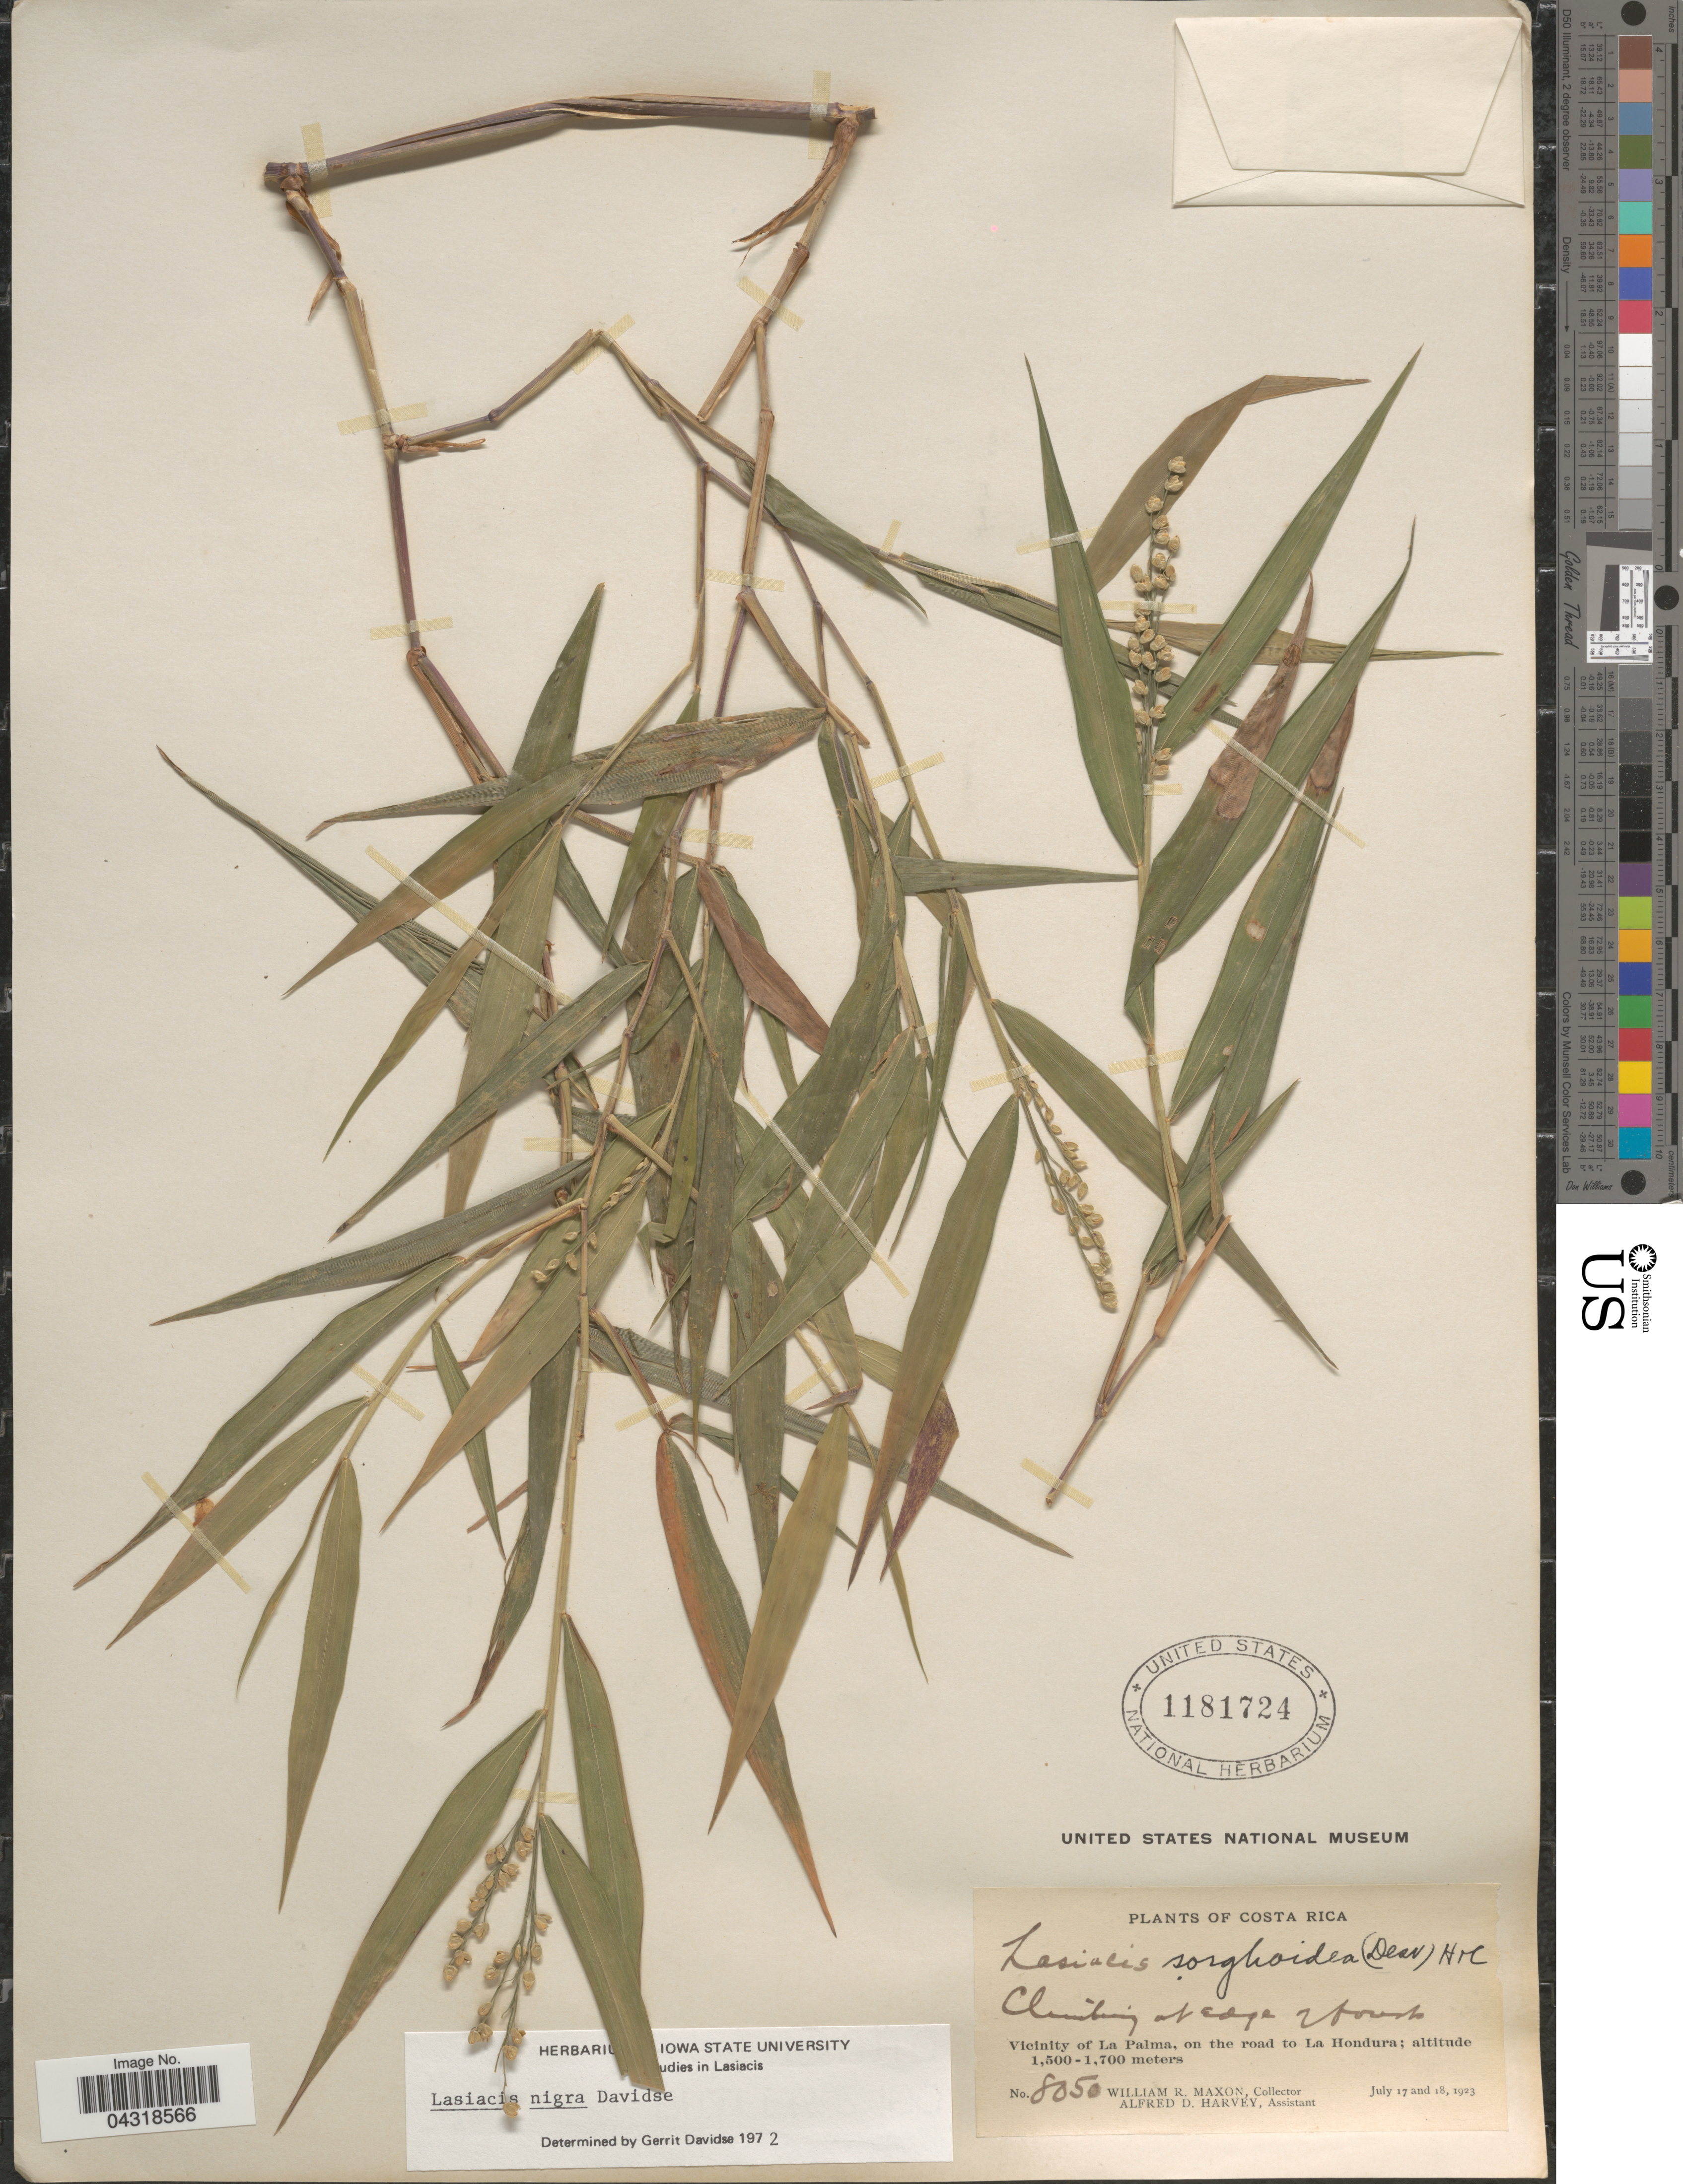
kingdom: Plantae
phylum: Tracheophyta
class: Liliopsida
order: Poales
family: Poaceae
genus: Lasiacis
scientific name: Lasiacis nigra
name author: Davidse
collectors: W. R. Maxon & A. D. Harvey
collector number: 8050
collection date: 1923-07-17/1923-07-18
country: Costa Rica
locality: Vicinity of La Palma, on the road to La Hondura.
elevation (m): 1500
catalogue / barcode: US 1181724